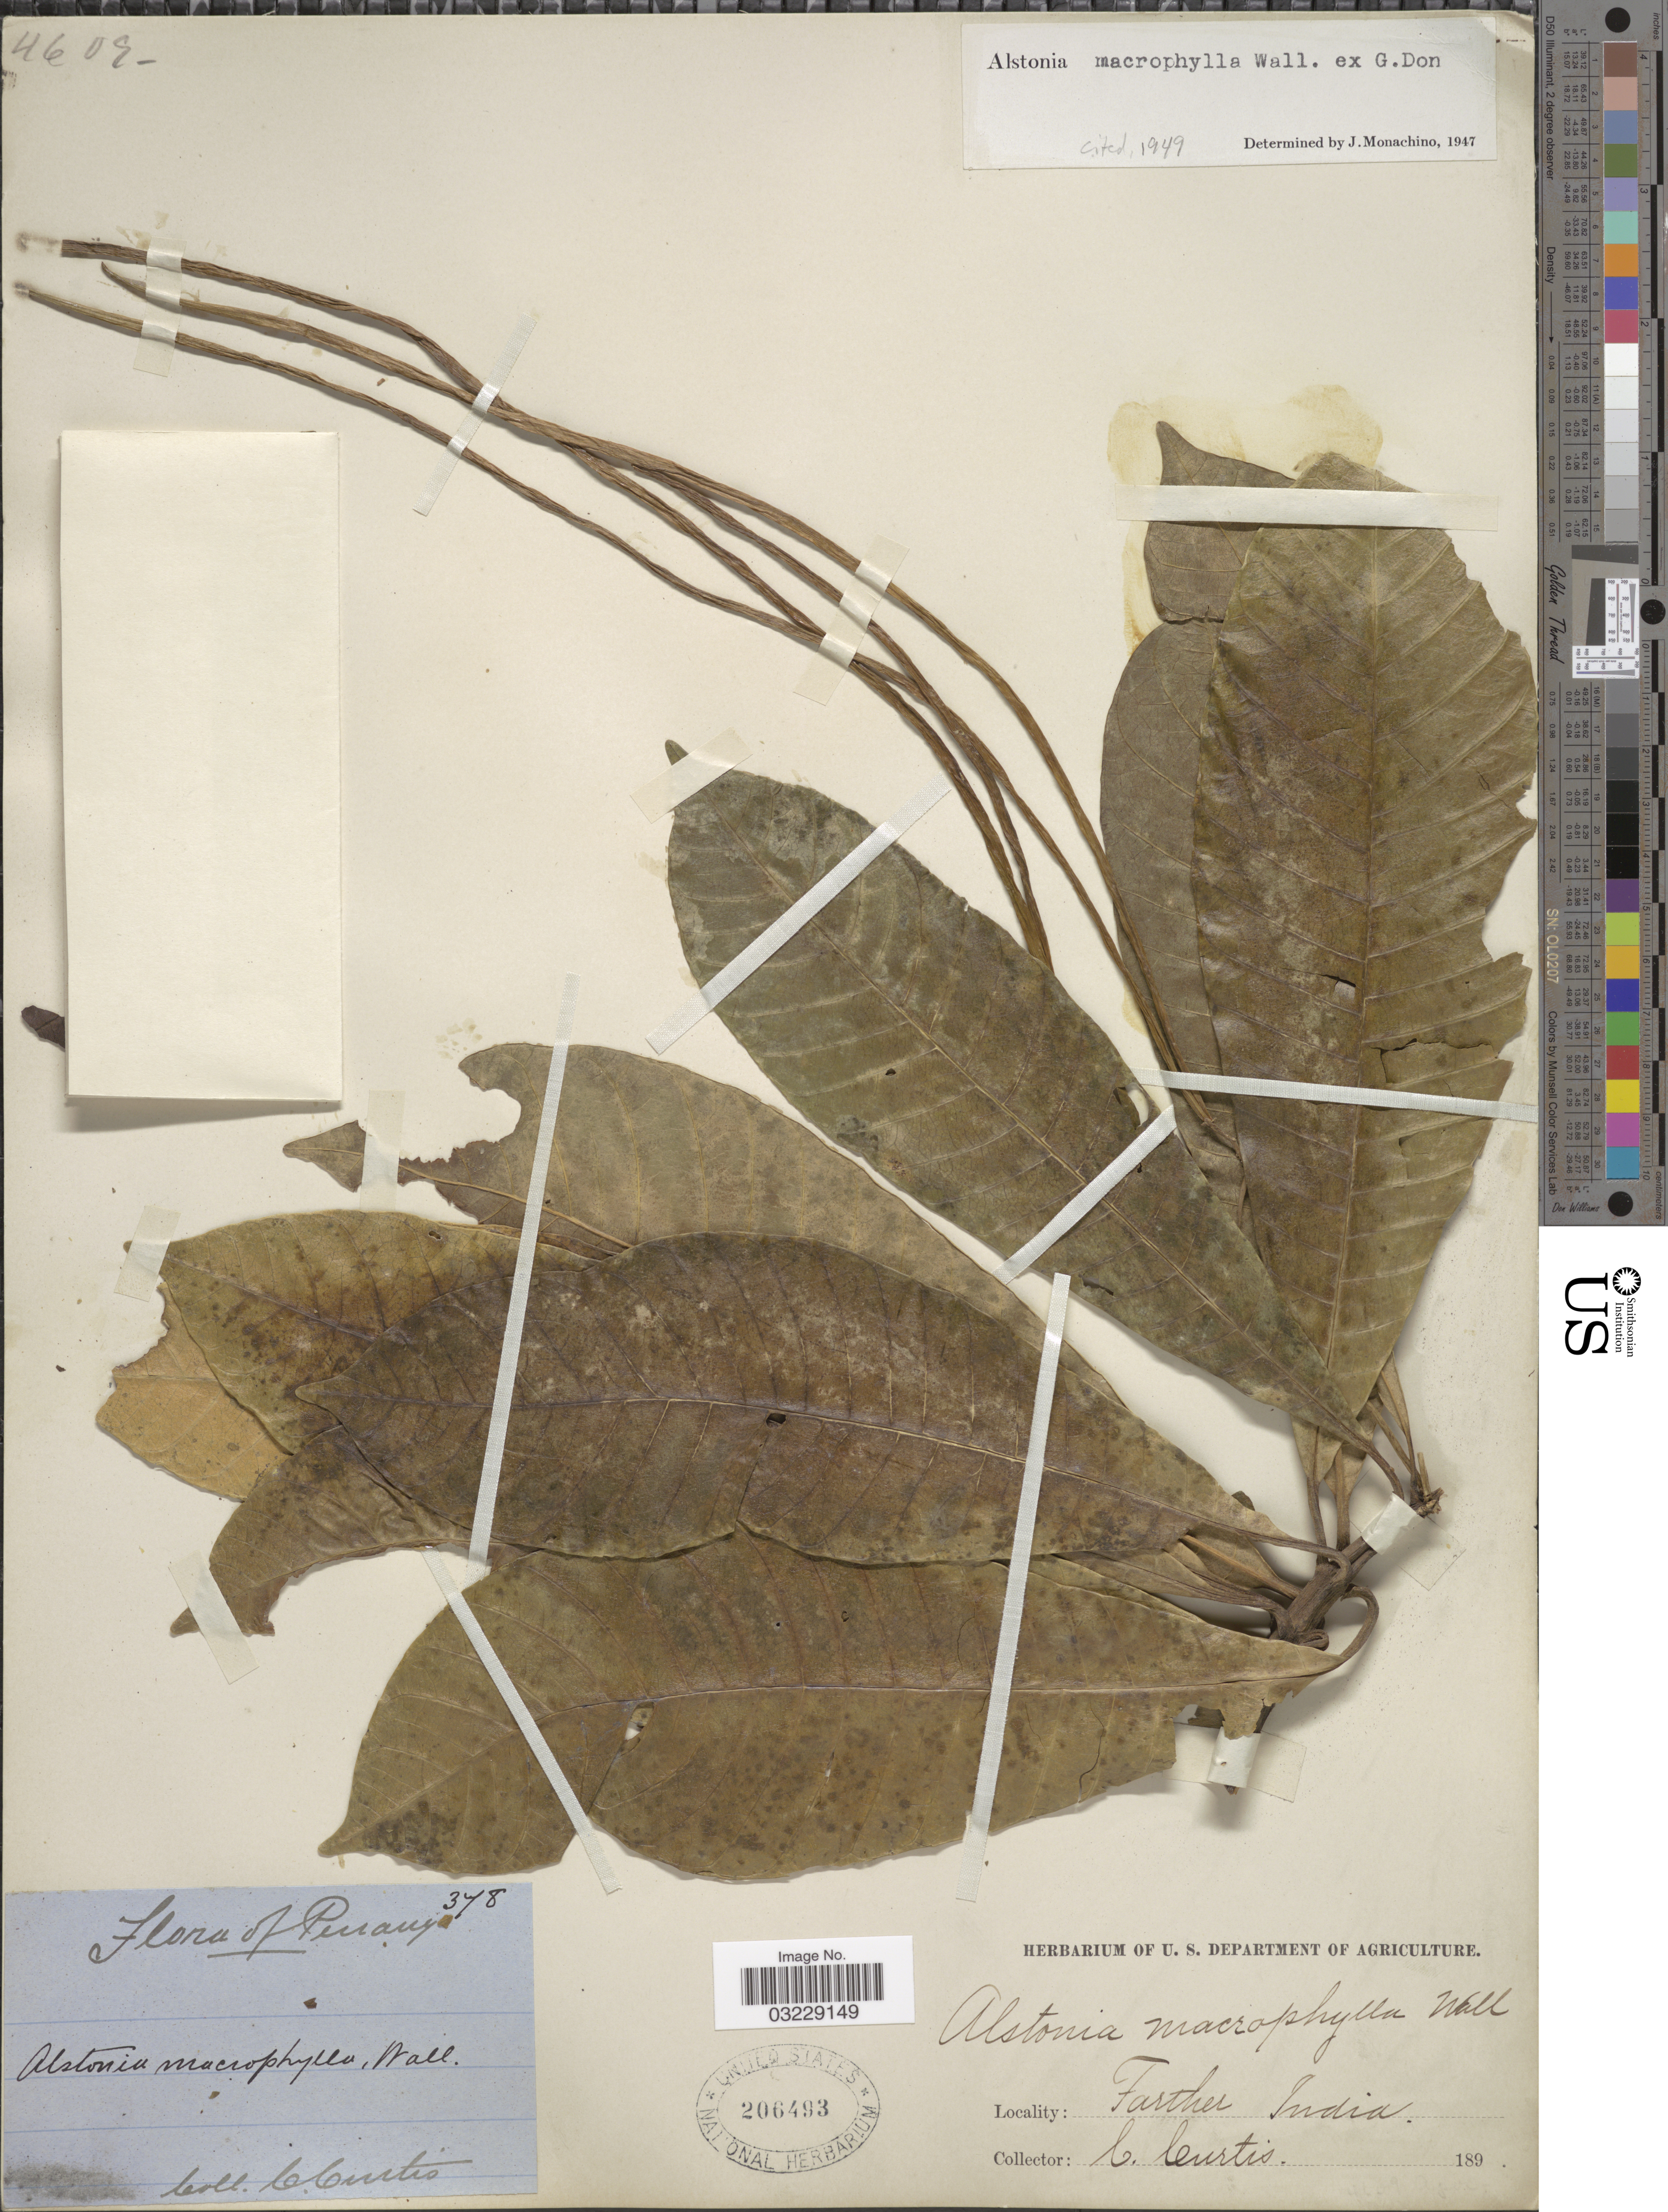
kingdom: Plantae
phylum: Tracheophyta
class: Magnoliopsida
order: Gentianales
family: Apocynaceae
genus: Alstonia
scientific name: Alstonia macrophylla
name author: Wall. ex G. Don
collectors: C. Curtis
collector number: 378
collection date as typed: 189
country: Malaysia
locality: Penang. Farther India.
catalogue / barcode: US 206493